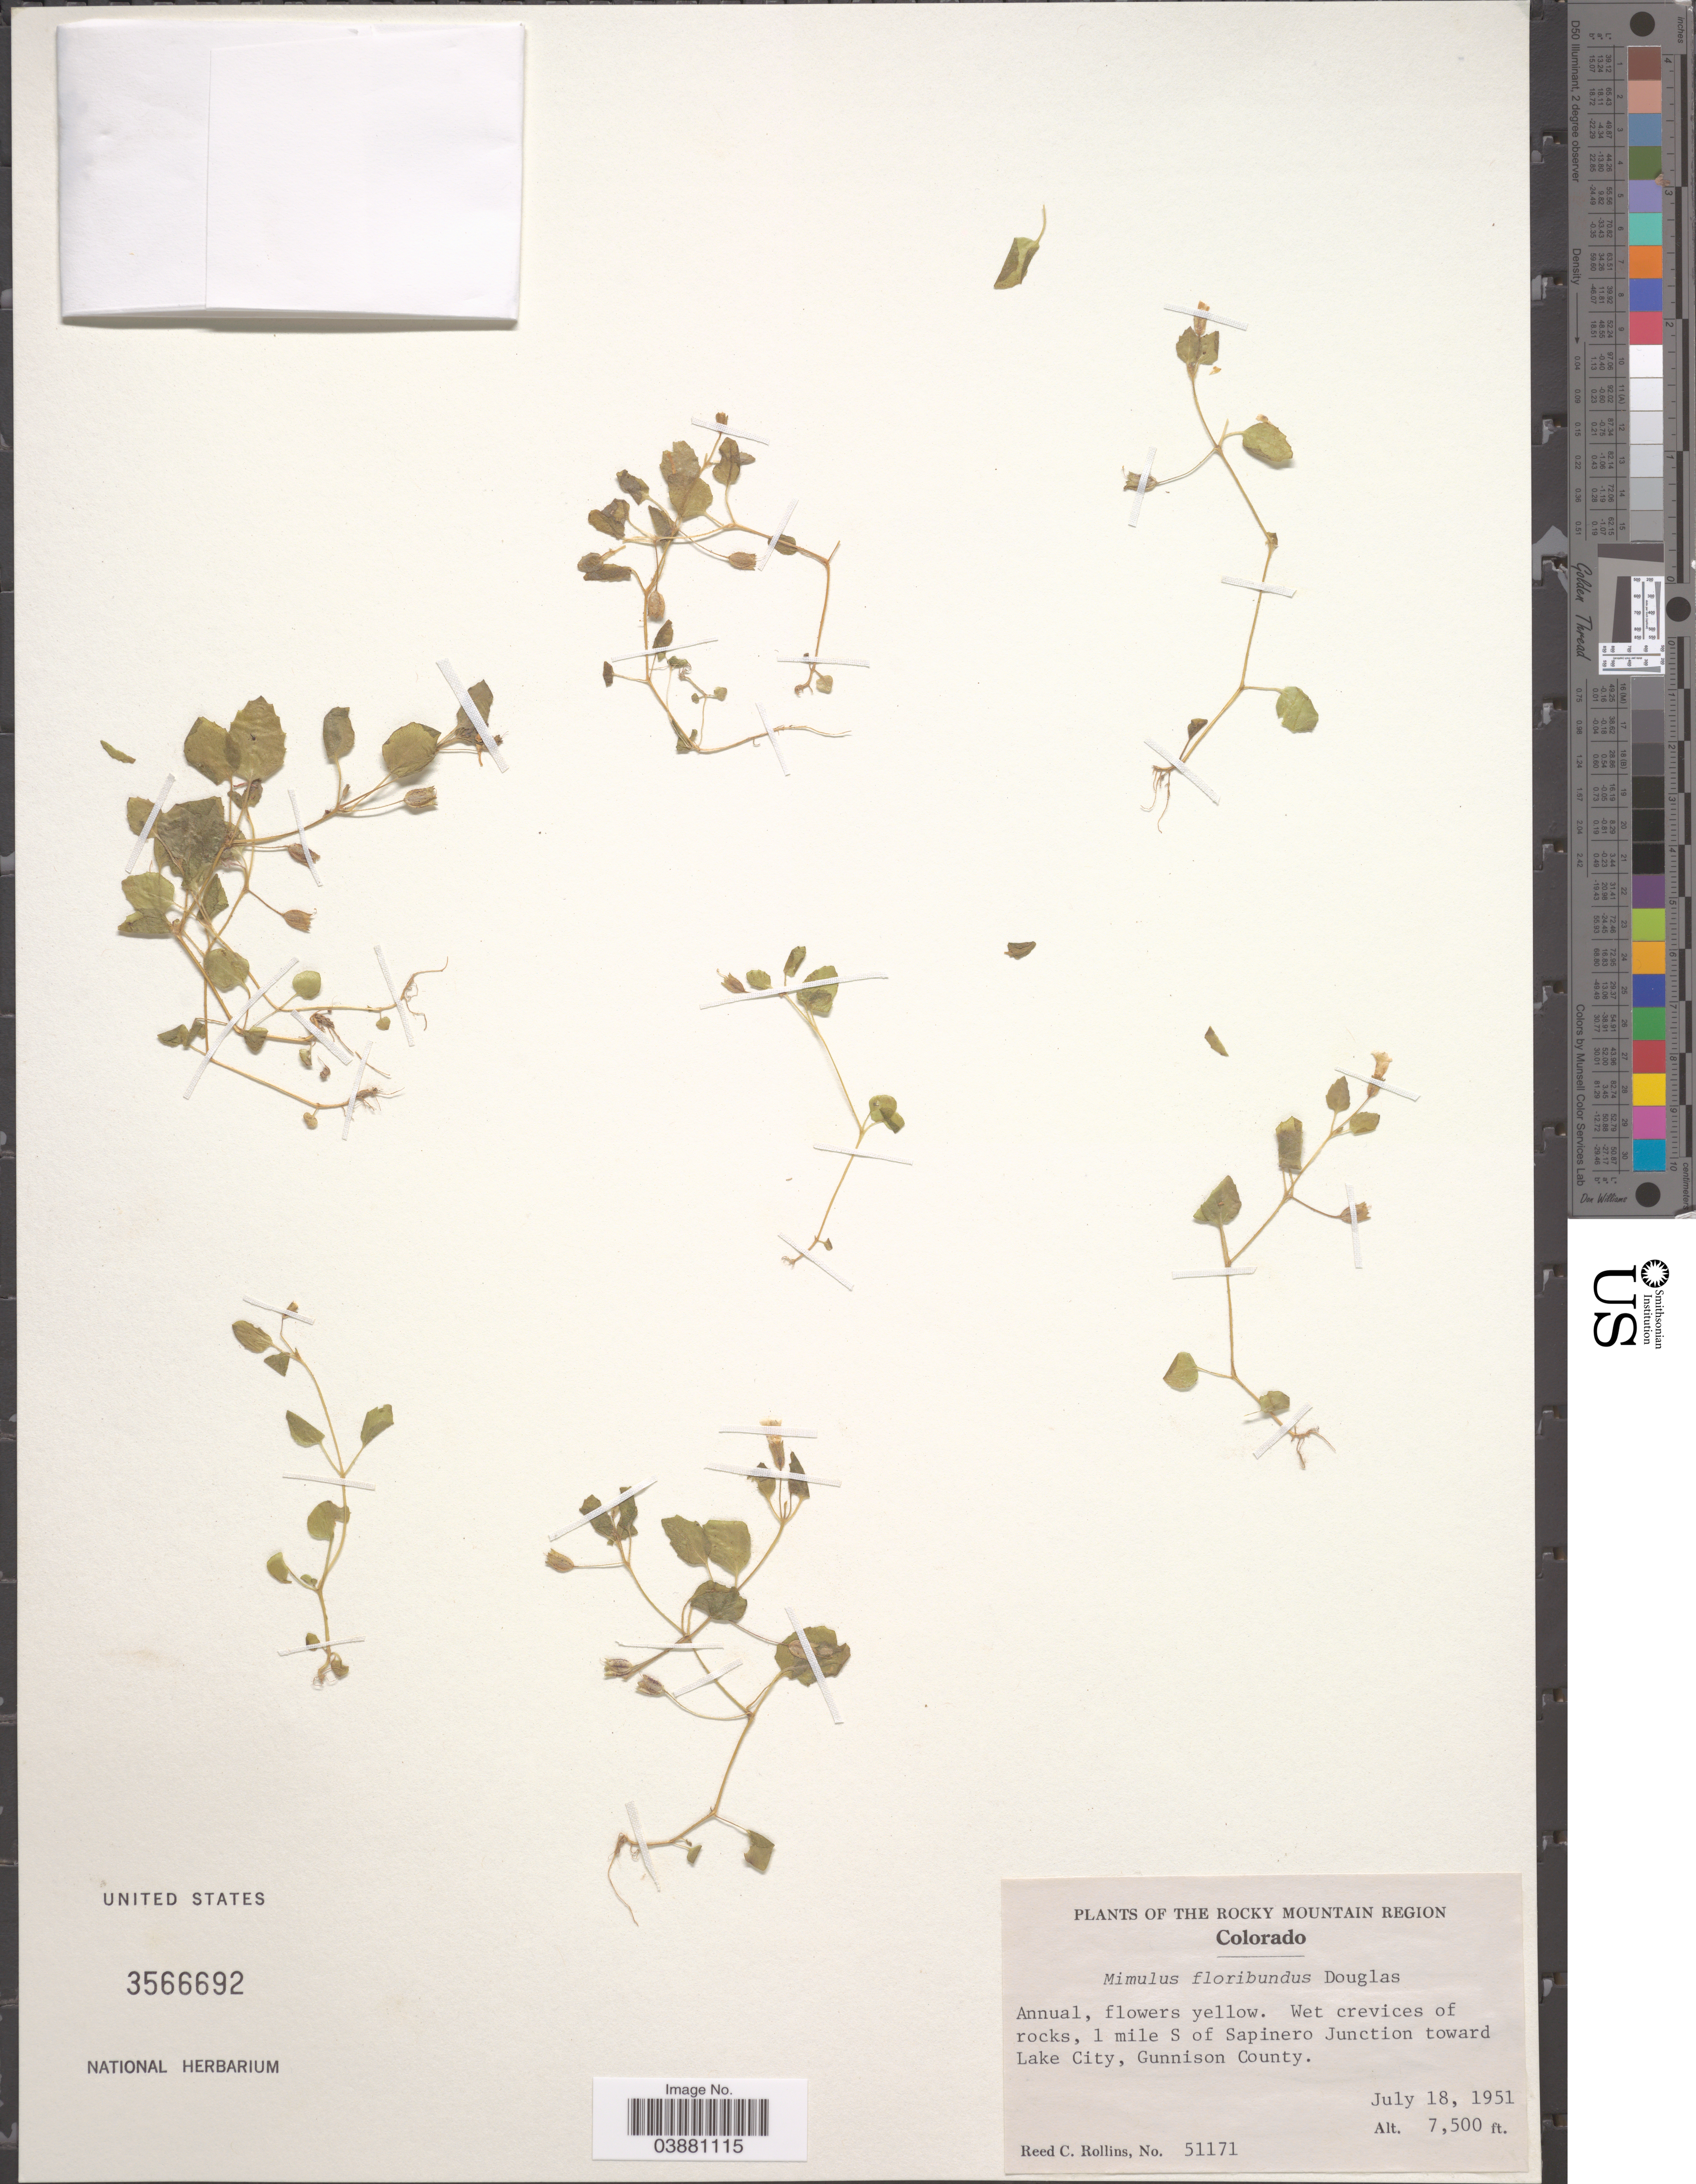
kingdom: Plantae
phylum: Tracheophyta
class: Magnoliopsida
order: Lamiales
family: Phrymaceae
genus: Mimulus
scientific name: Mimulus floribundus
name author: Douglas ex Lindl.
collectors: R. C. Rollins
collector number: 51171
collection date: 1951-07-18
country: United States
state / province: Colorado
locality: The Rocky Mountain Region. 1 mile S of Sapinero Junction toward Lake City, Gunnison County.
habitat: wet crevices of rocks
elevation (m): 2286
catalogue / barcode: US 3566692